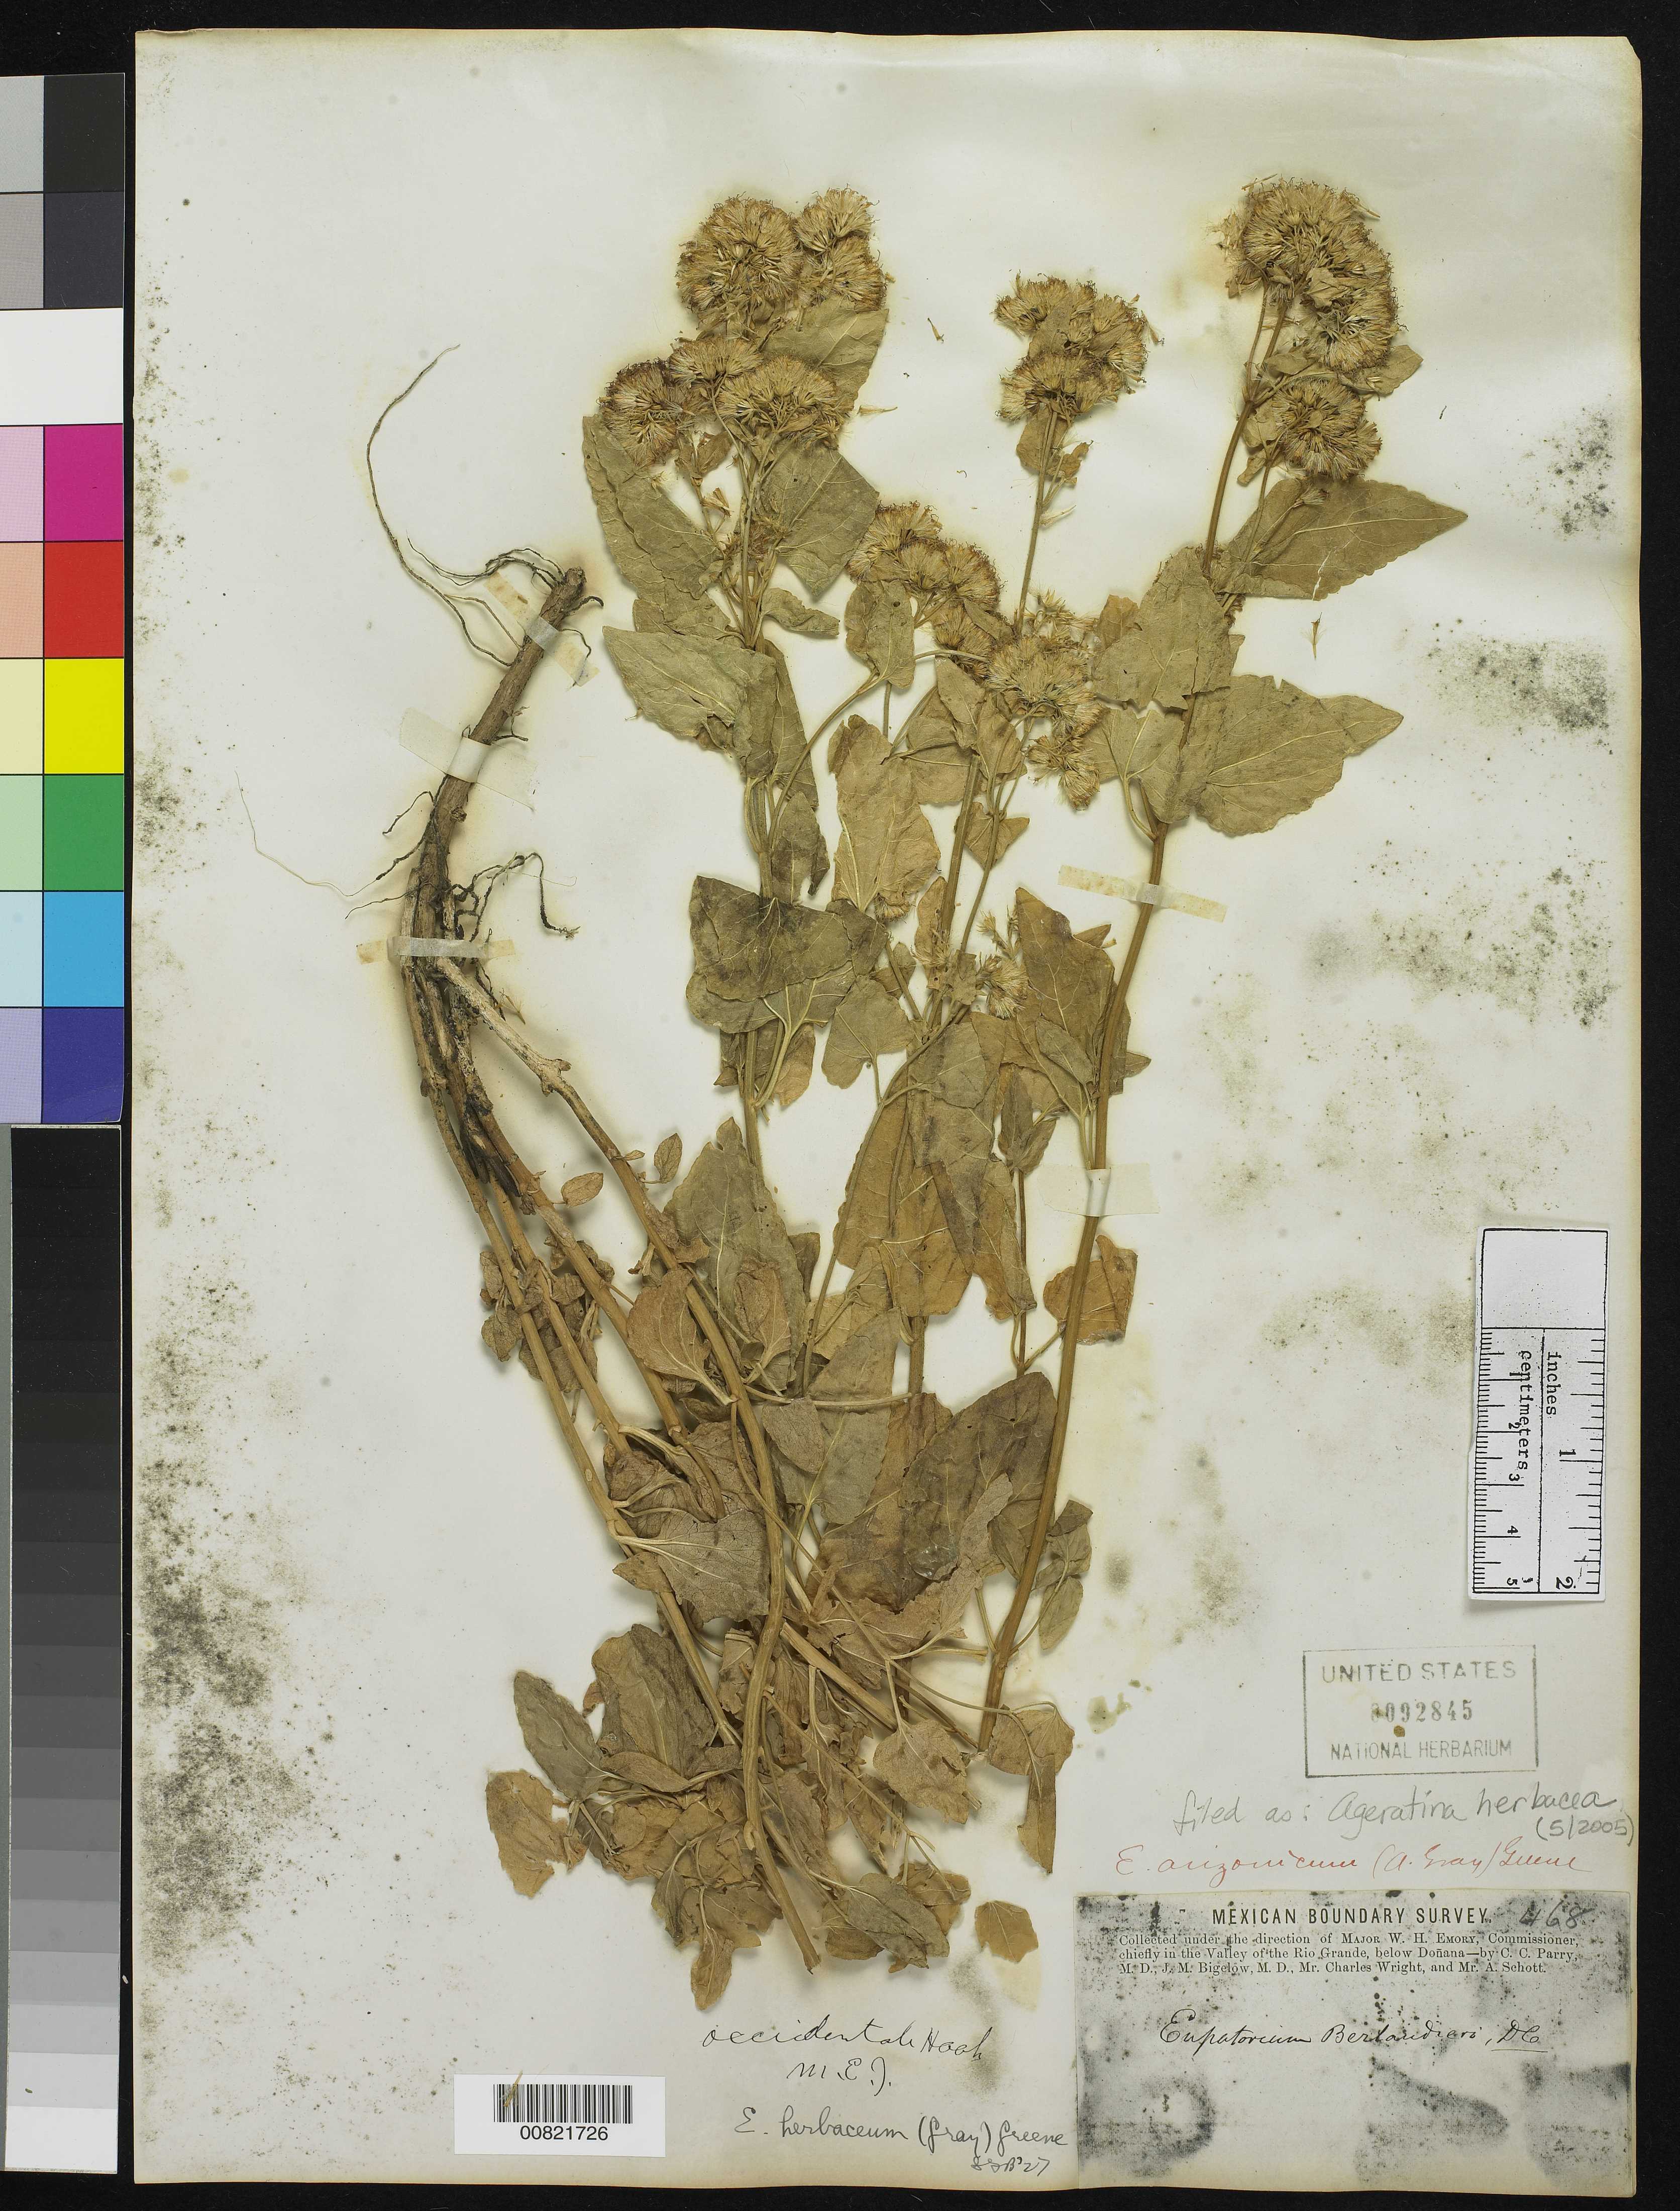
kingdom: Plantae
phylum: Tracheophyta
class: Magnoliopsida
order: Asterales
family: Asteraceae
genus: Ageratina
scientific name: Ageratina herbacea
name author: (A. Gray) R.M. King & H. Rob.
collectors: C. C. Parry, J. M. Bigelow, C. Wright & A. C. V. Schott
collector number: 468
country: United States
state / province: New Mexico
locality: Valley of the Rio Grande, below Doñana, New Mexico.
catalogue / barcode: US 92845